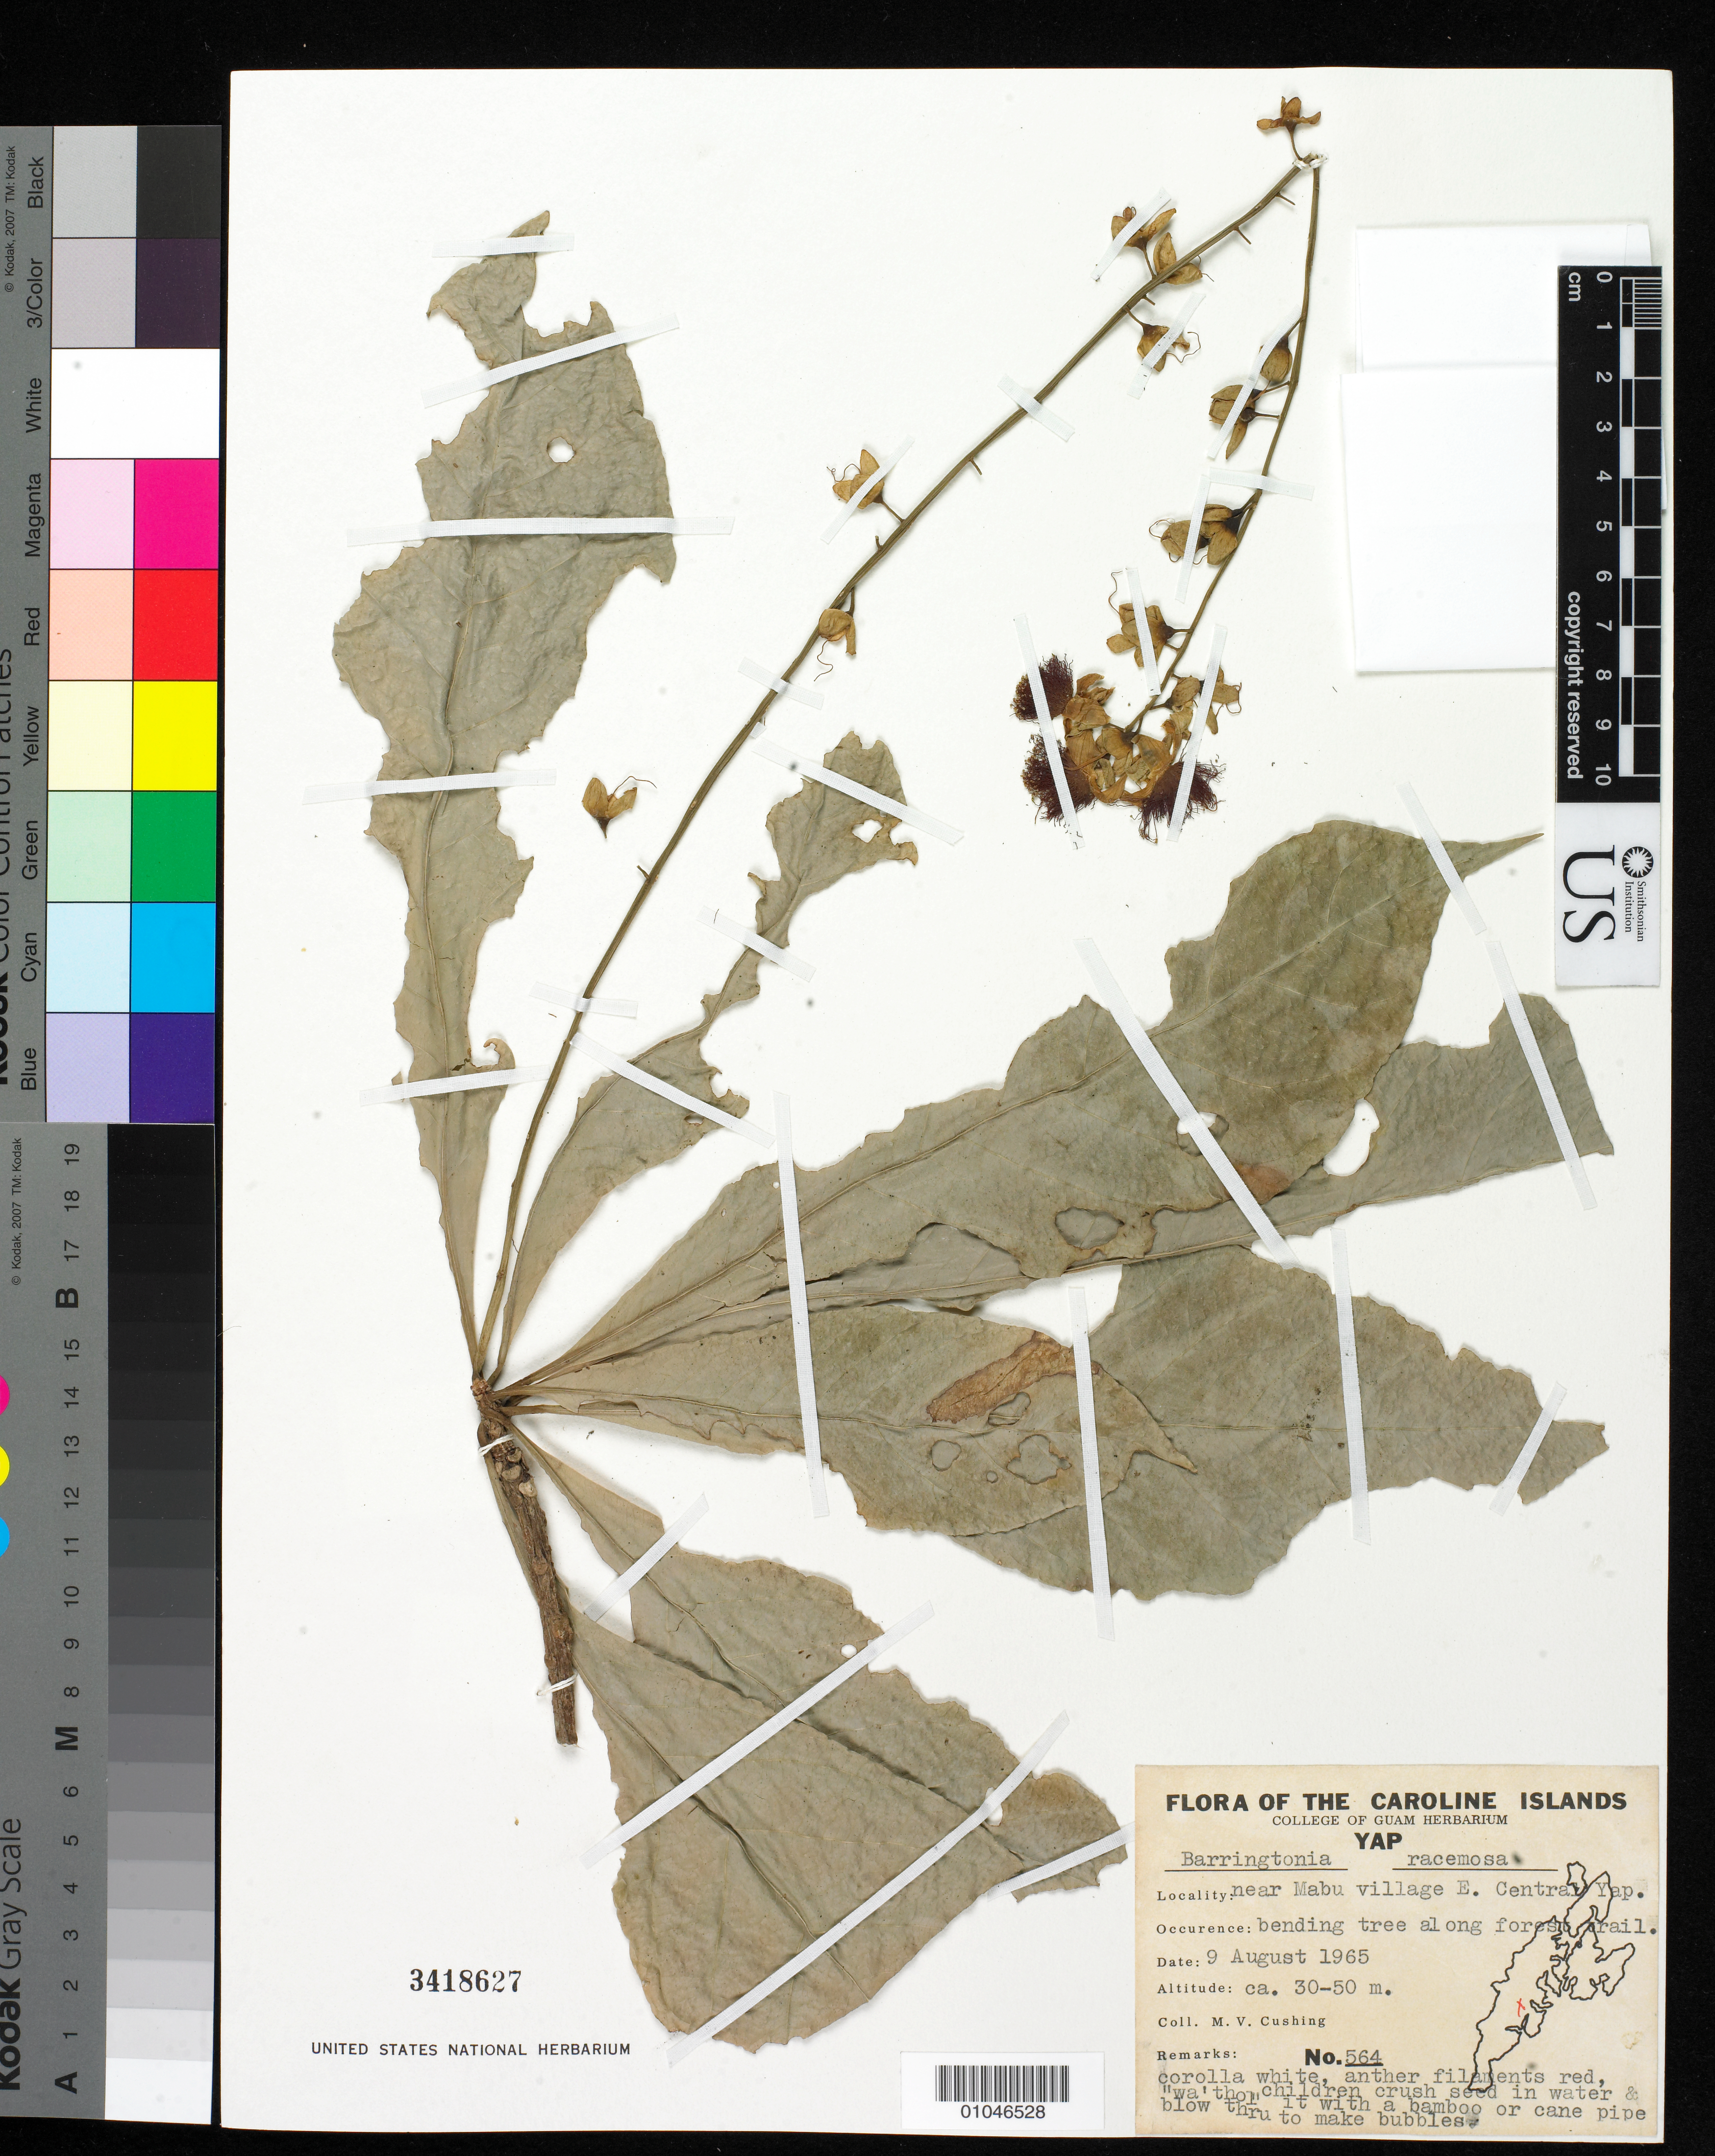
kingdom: Plantae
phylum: Tracheophyta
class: Magnoliopsida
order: Ericales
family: Lecythidaceae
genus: Barringtonia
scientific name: Barringtonia racemosa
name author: (L.) Spreng.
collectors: M. V. Cushing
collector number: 564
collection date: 1965-08-09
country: Micronesia, Federated States of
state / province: Yap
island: Yap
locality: Near Mabu village E. Central Yap, Yap, Caroline Islands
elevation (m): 30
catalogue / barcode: US 3418627